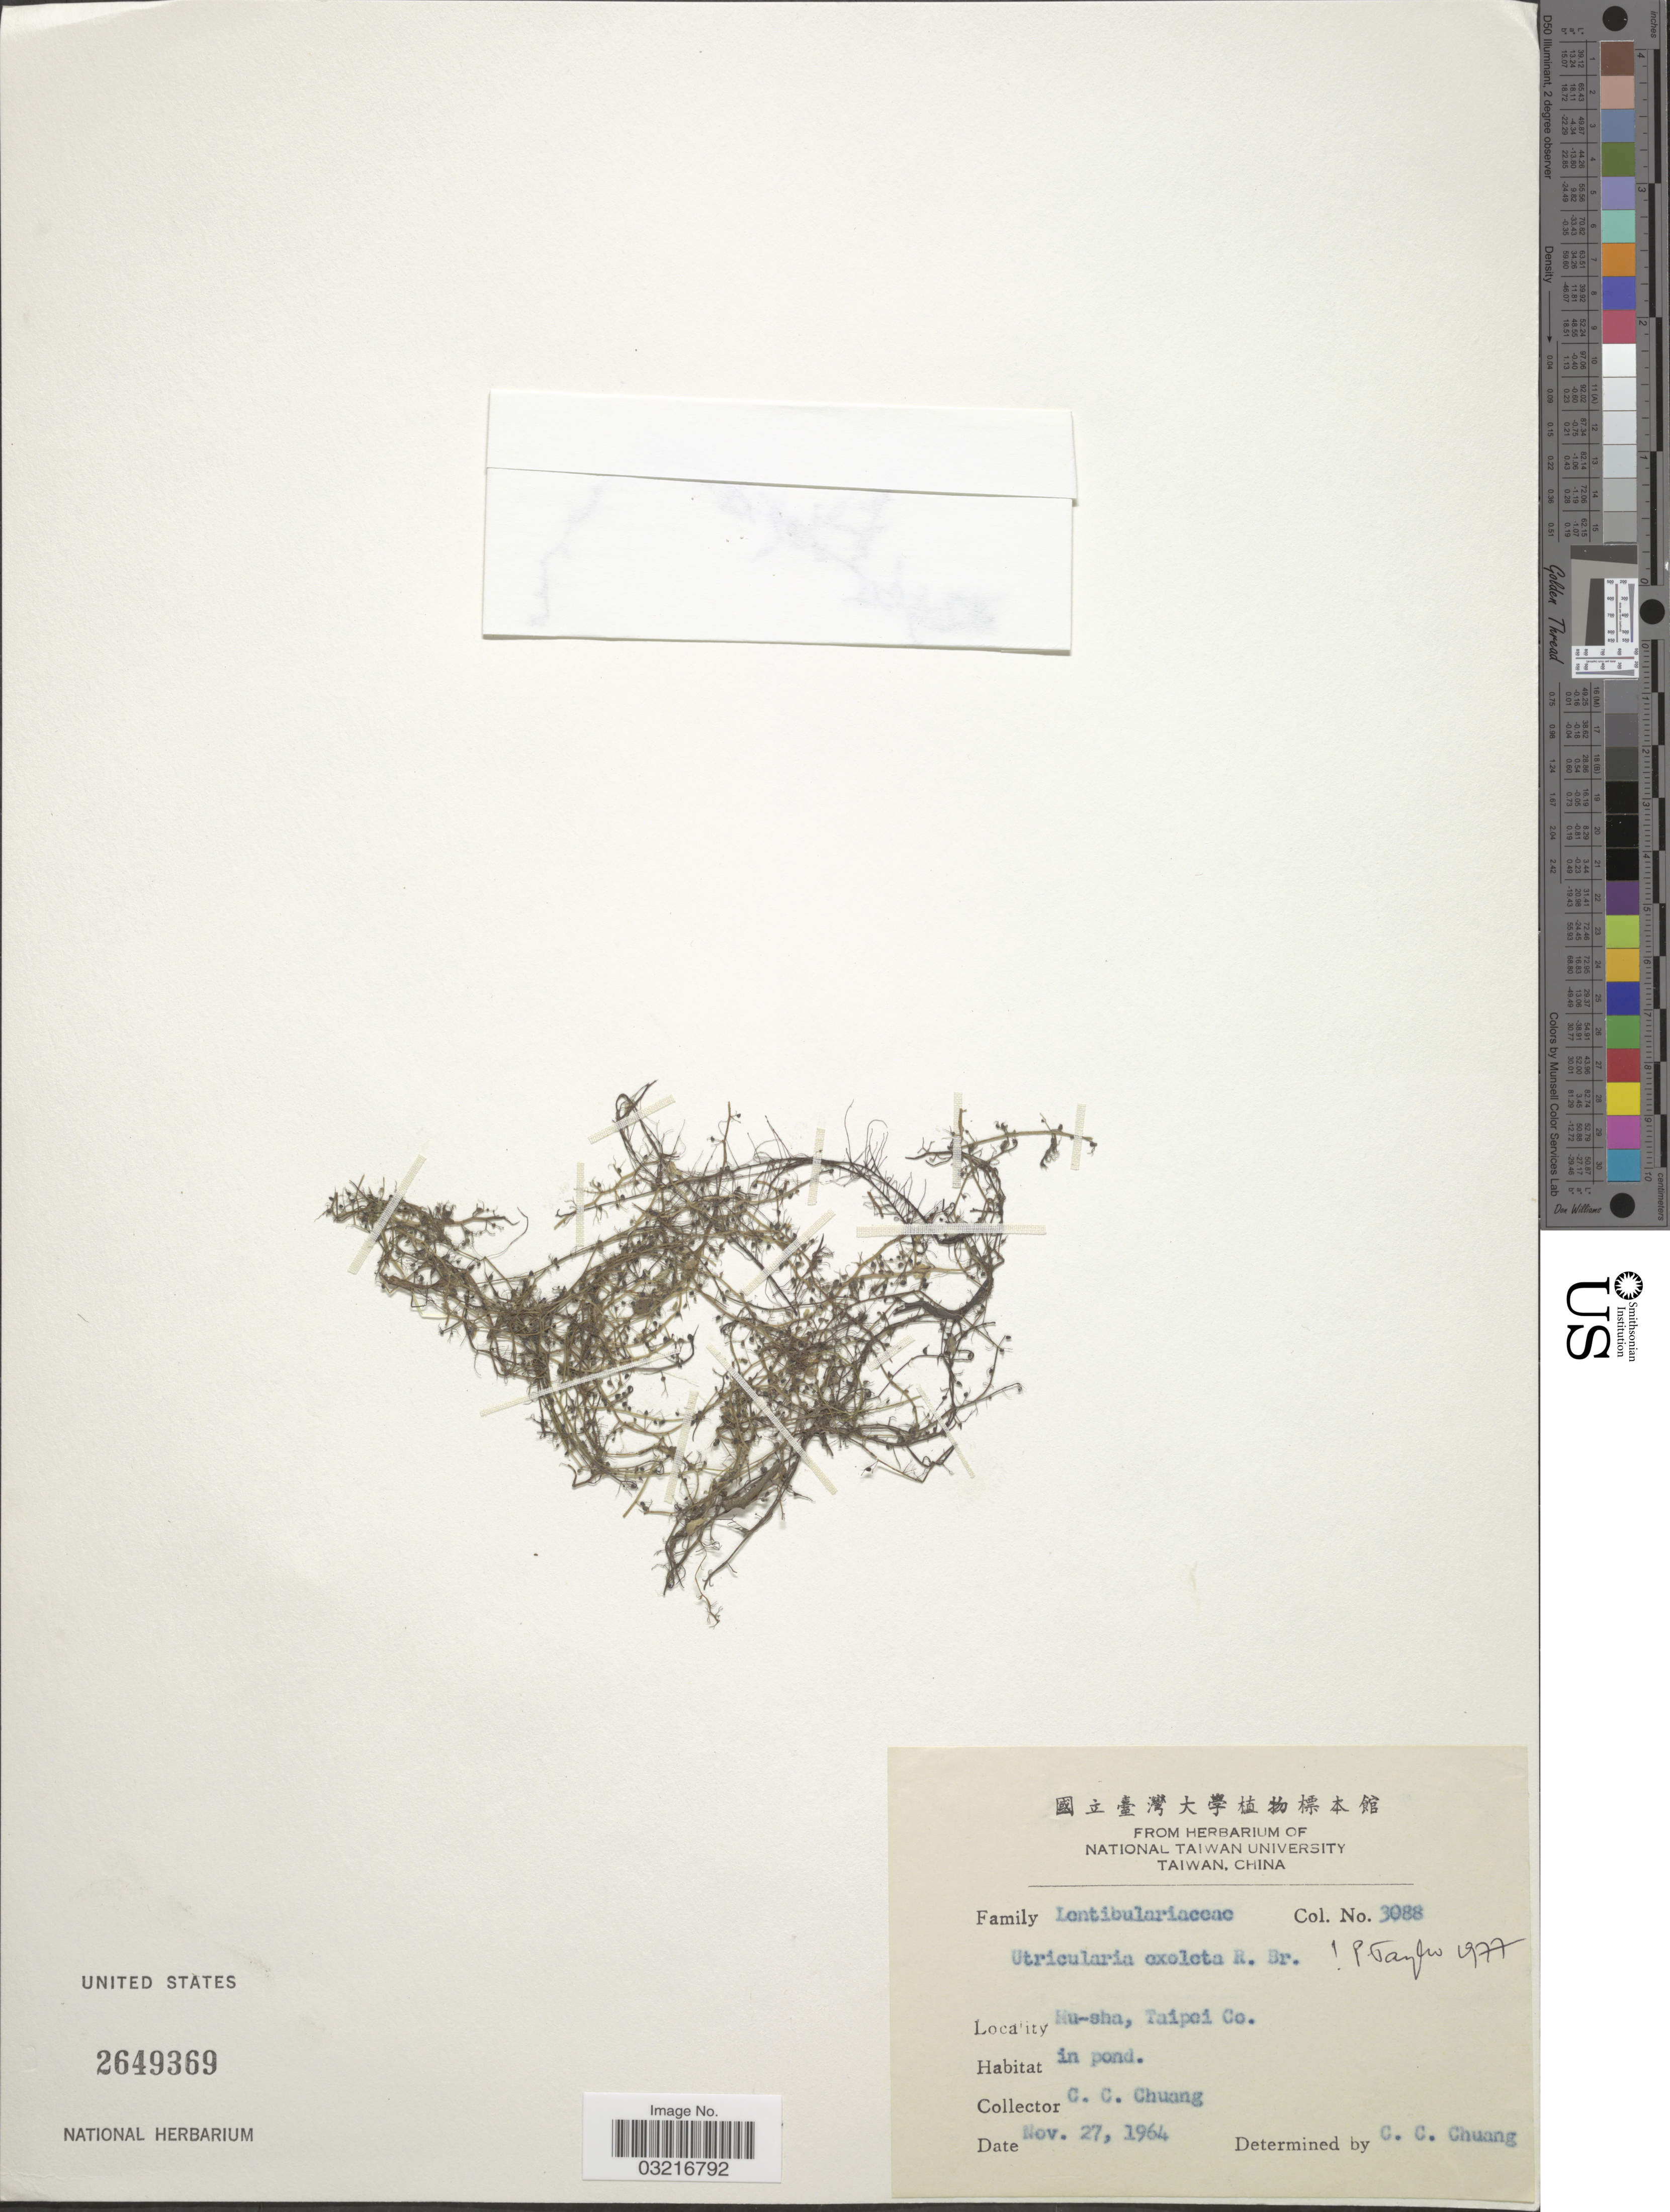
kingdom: Plantae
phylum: Tracheophyta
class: Magnoliopsida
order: Lamiales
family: Lentibulariaceae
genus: Utricularia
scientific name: Utricularia exoleta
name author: R. Br.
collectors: C. C. Chuang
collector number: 3088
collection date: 1964-11-27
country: Taiwan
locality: Hu-sha, Taipei Co.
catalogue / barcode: US 2649369